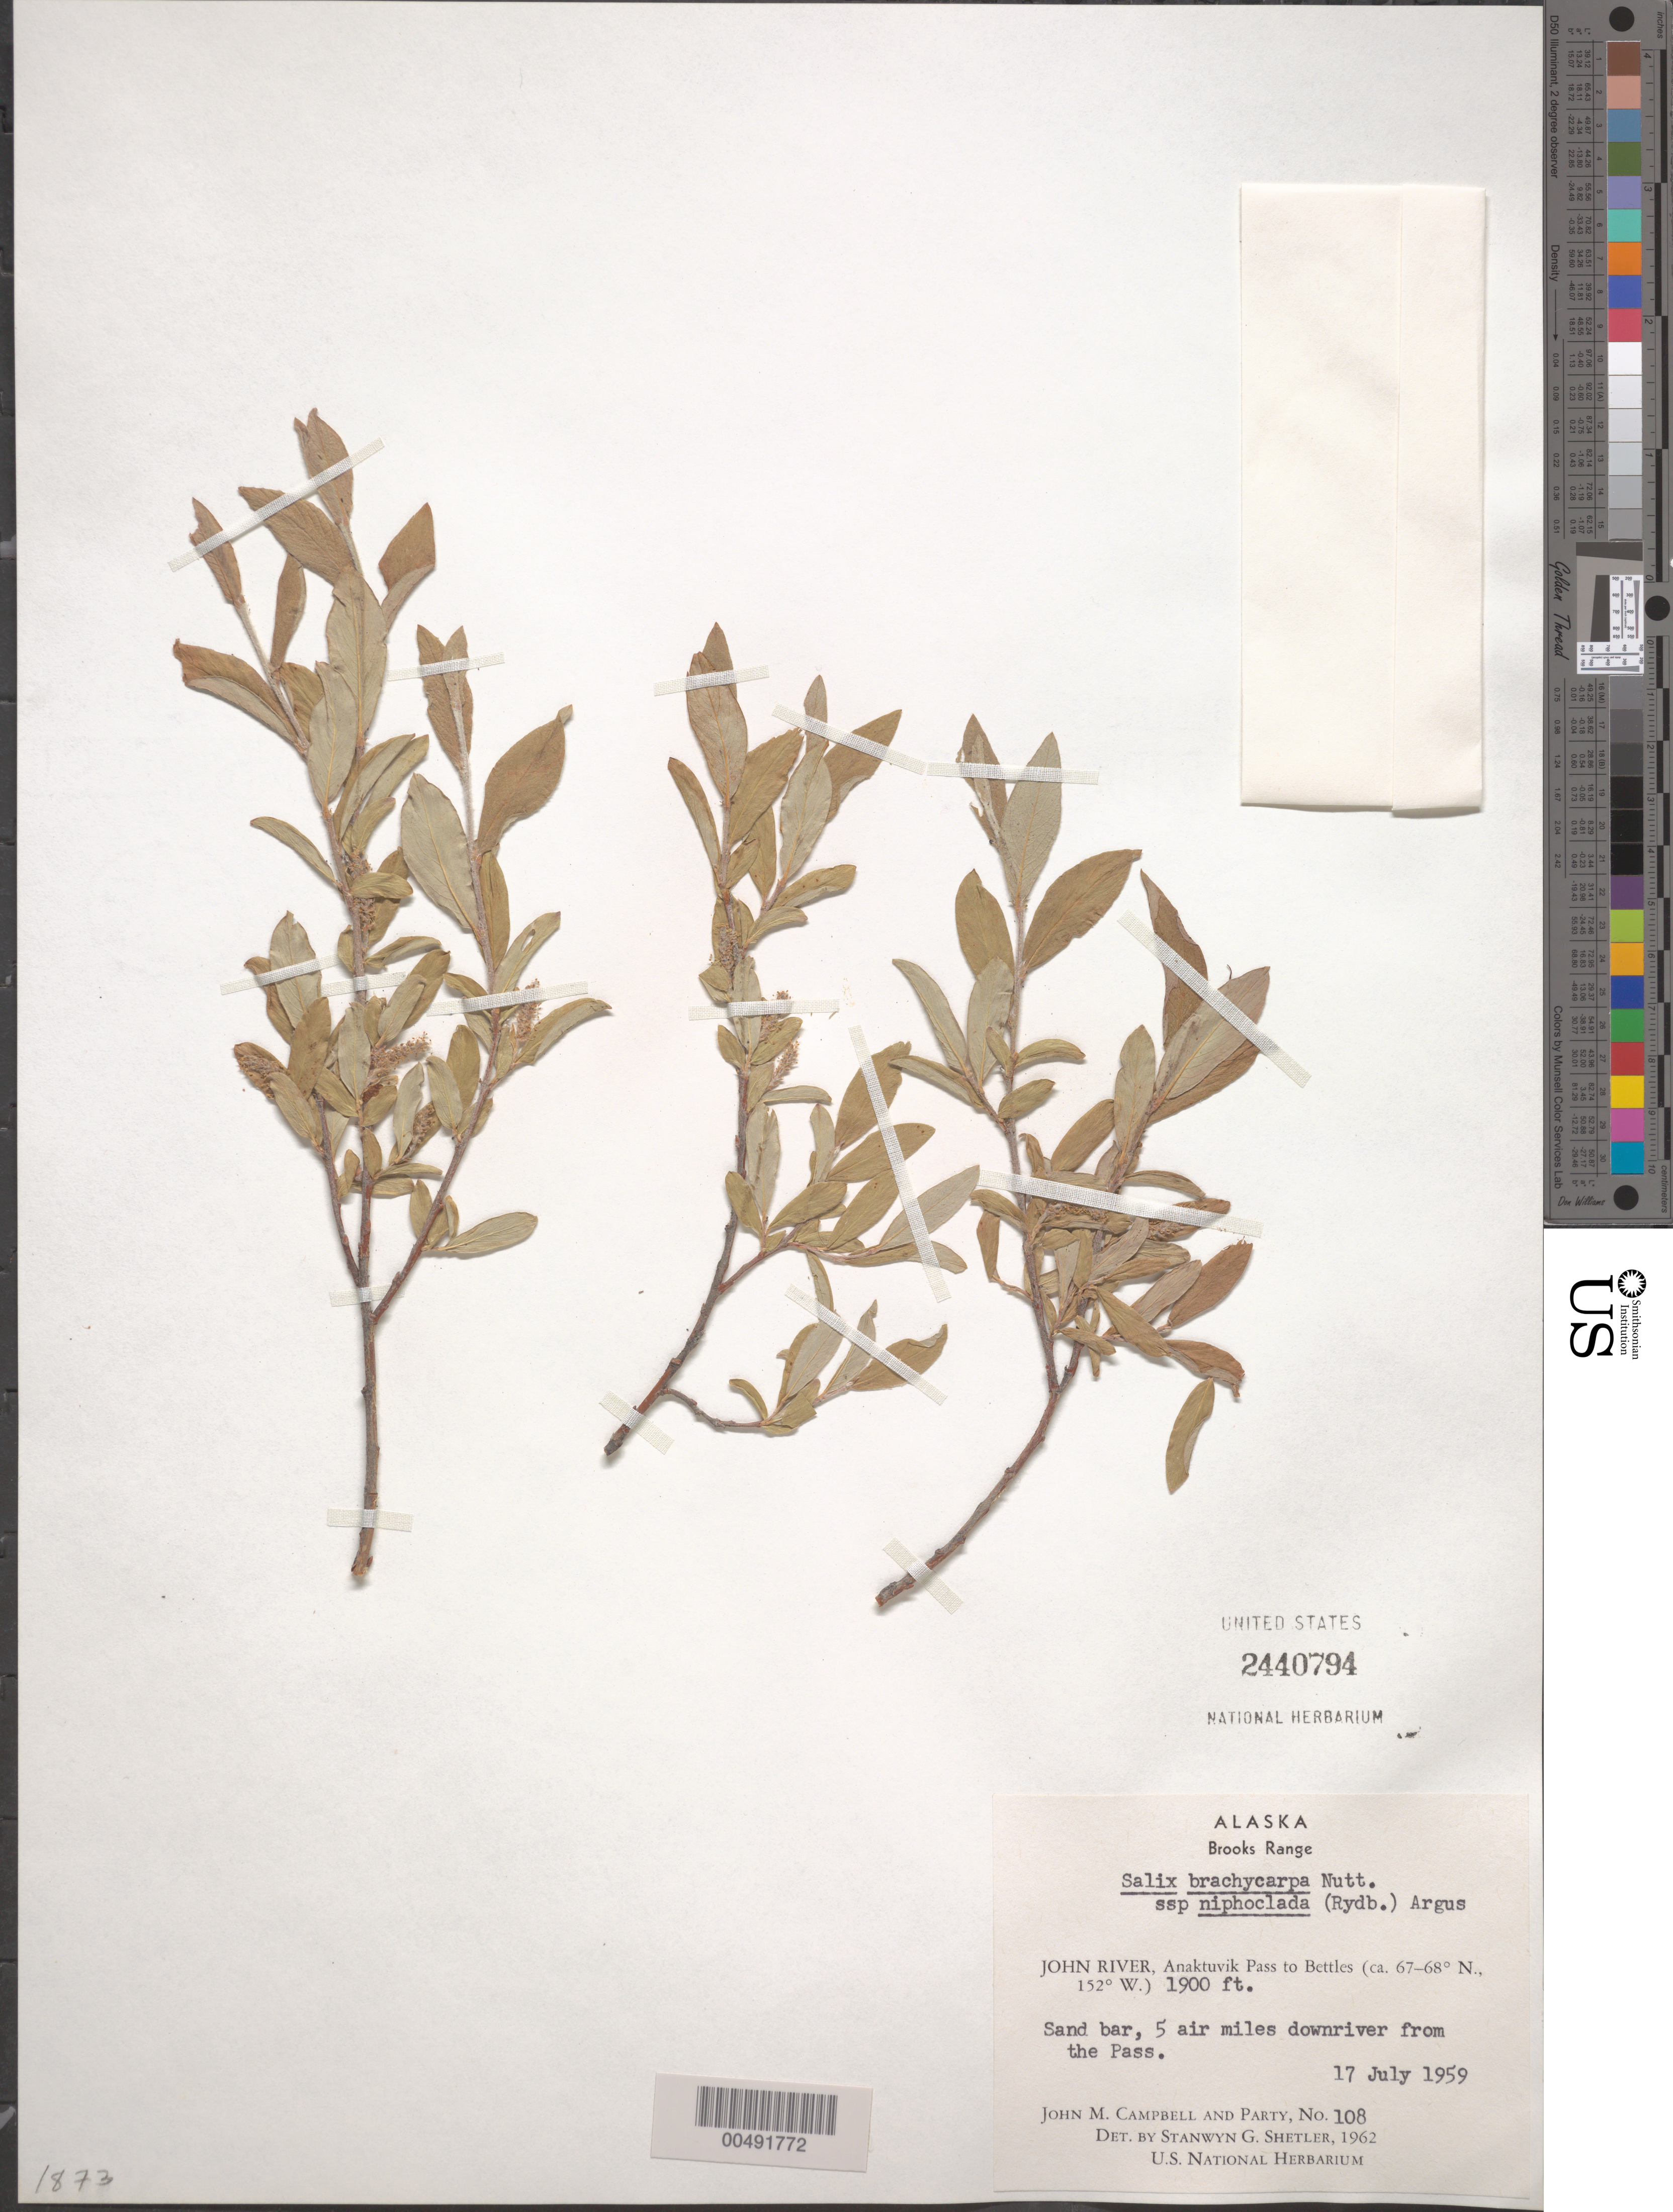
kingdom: Plantae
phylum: Tracheophyta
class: Magnoliopsida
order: Malpighiales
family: Salicaceae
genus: Salix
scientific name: Salix brachycarpa subsp. niphoclada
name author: (Rydb.) Argus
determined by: Shetler, Stanwyn G., (US), NMNH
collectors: J. M. Campbell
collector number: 108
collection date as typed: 17 Jun 1959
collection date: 1959-06-17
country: United States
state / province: Alaska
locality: Brooks Range, John River, 5 mi. downriver from Anaktuvuk Pass to Bettles (lat/long recorded as: lat=::: long=152:0:0:W)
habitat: sand bar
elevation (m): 579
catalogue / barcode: US 2440794